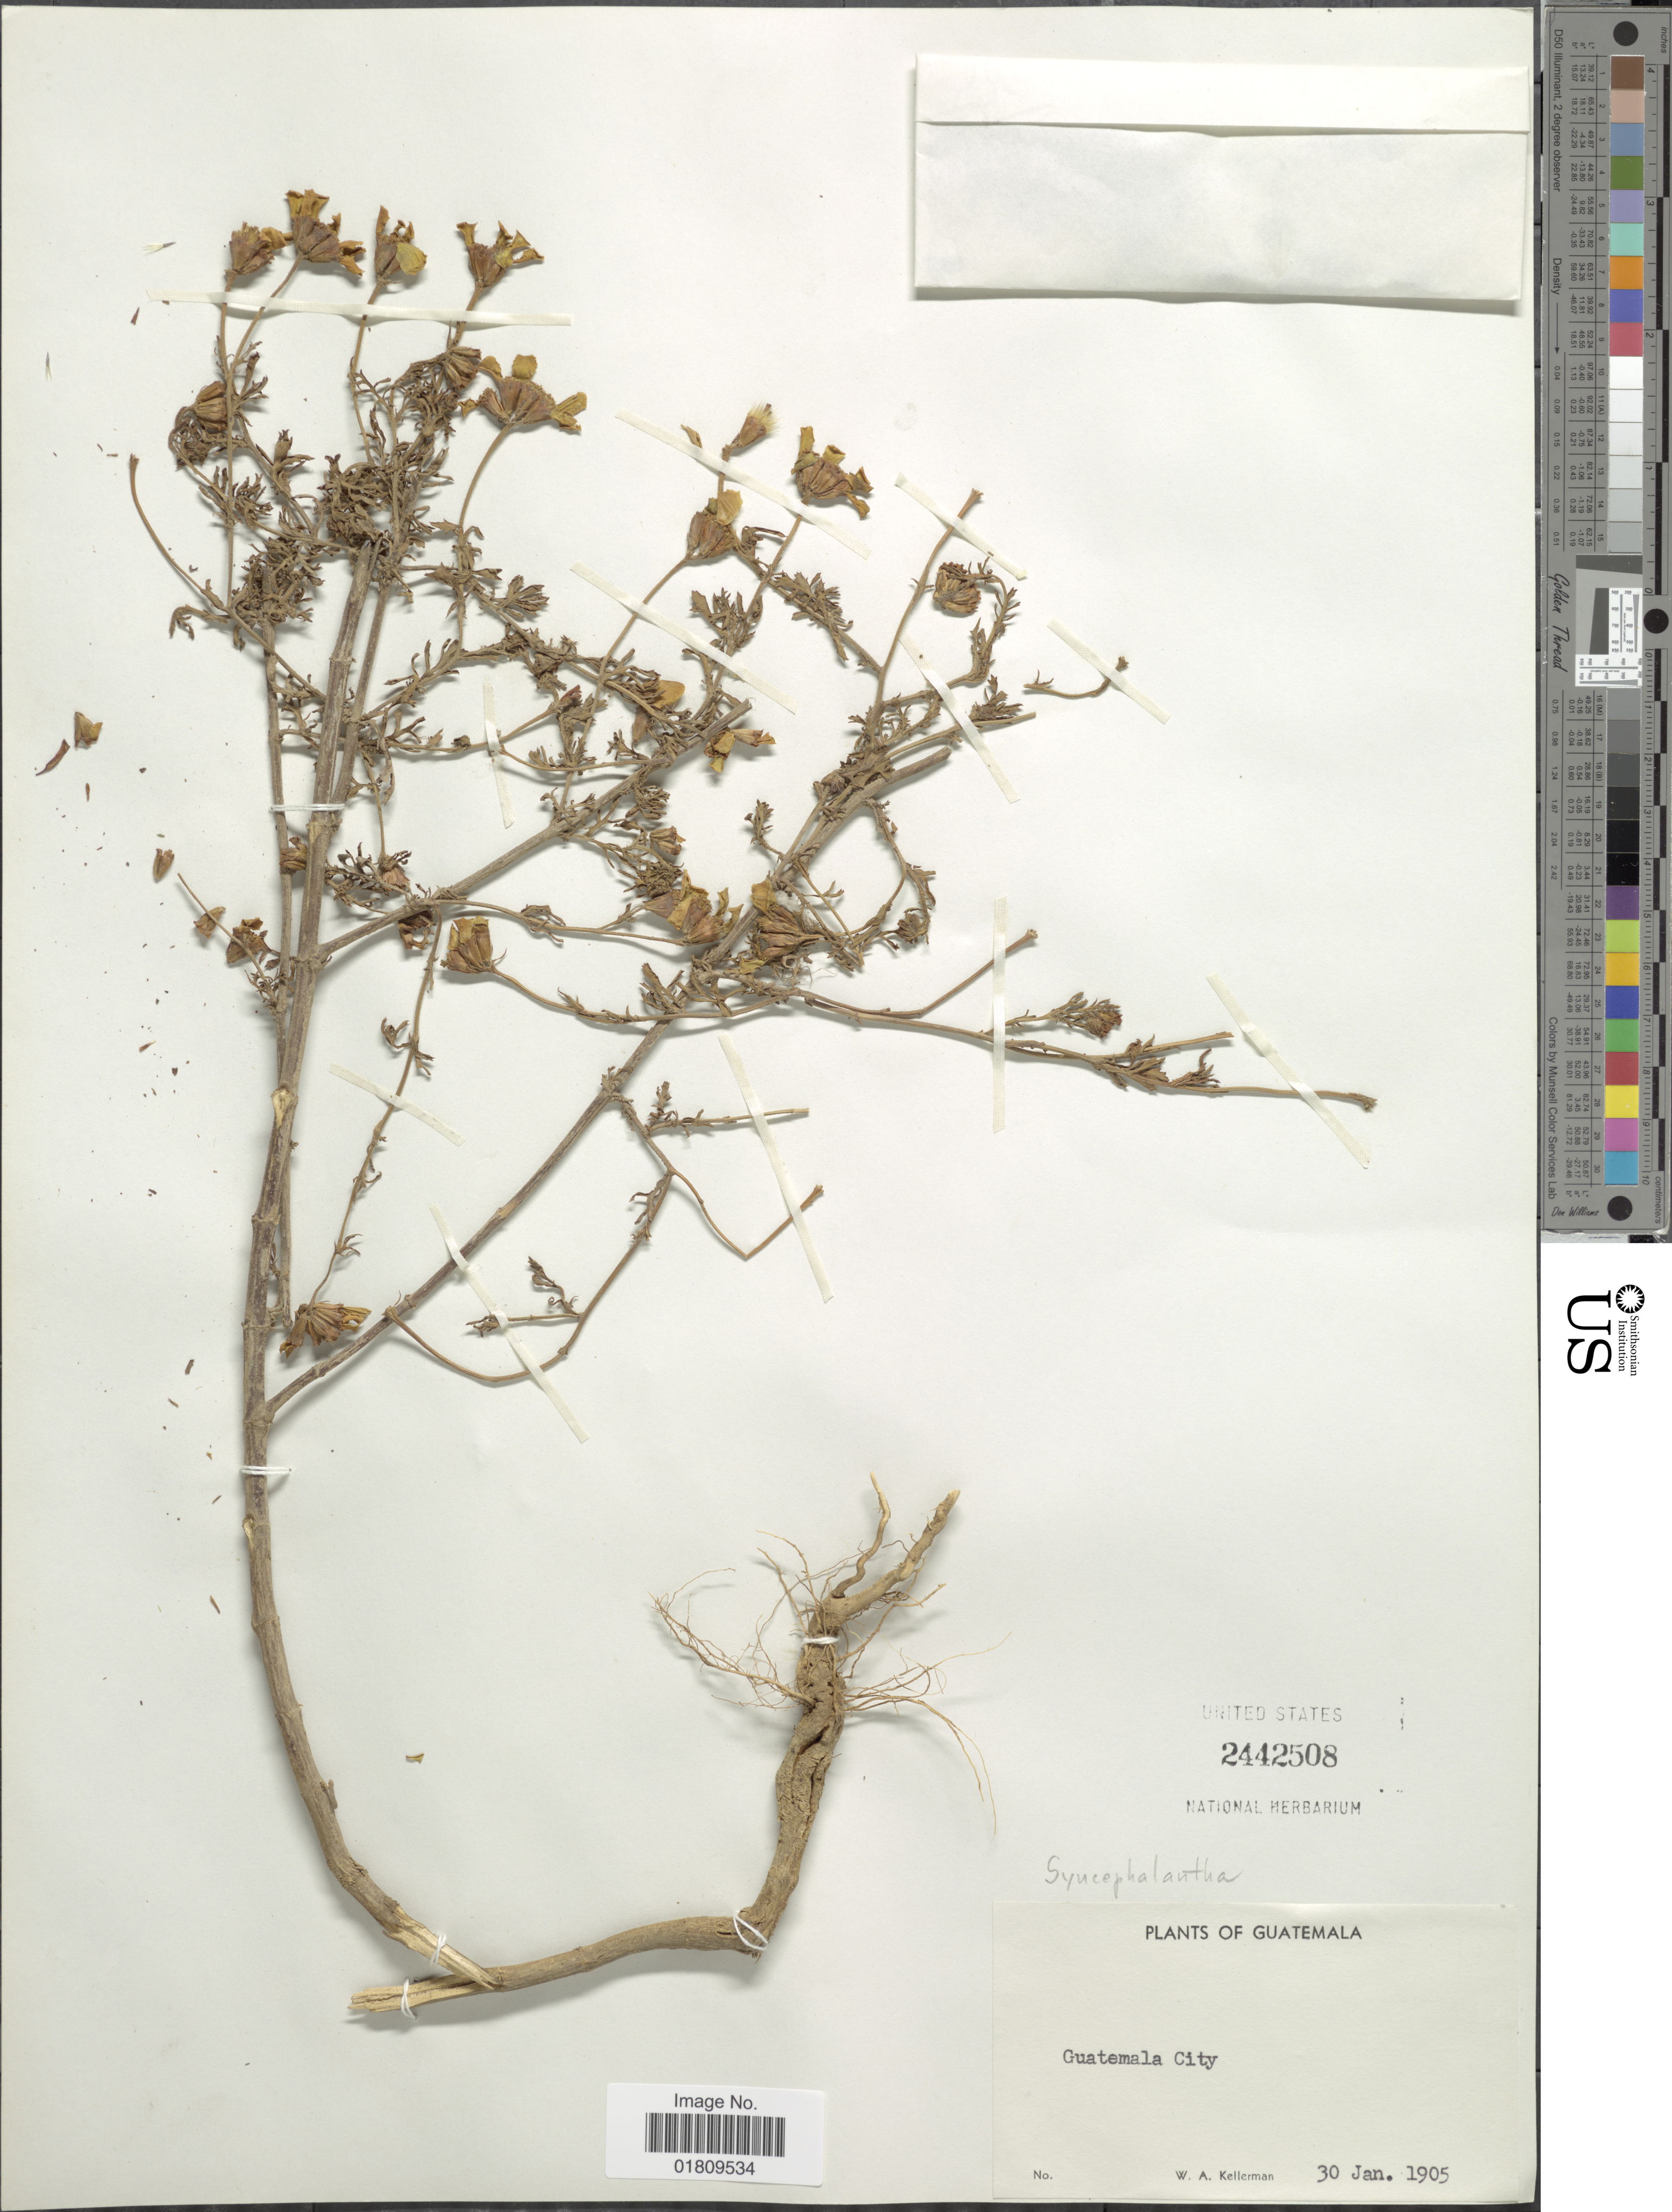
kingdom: Plantae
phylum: Tracheophyta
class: Magnoliopsida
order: Asterales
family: Asteraceae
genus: Dyssodia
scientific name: Dyssodia decipiens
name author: (Bartl.) M.C. Johnst. ex M.C. Johnst. & B.L. Turner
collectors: W. Kellerman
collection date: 1905-01-30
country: Guatemala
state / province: Guatemala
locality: Guatemala City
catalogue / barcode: US 2442508